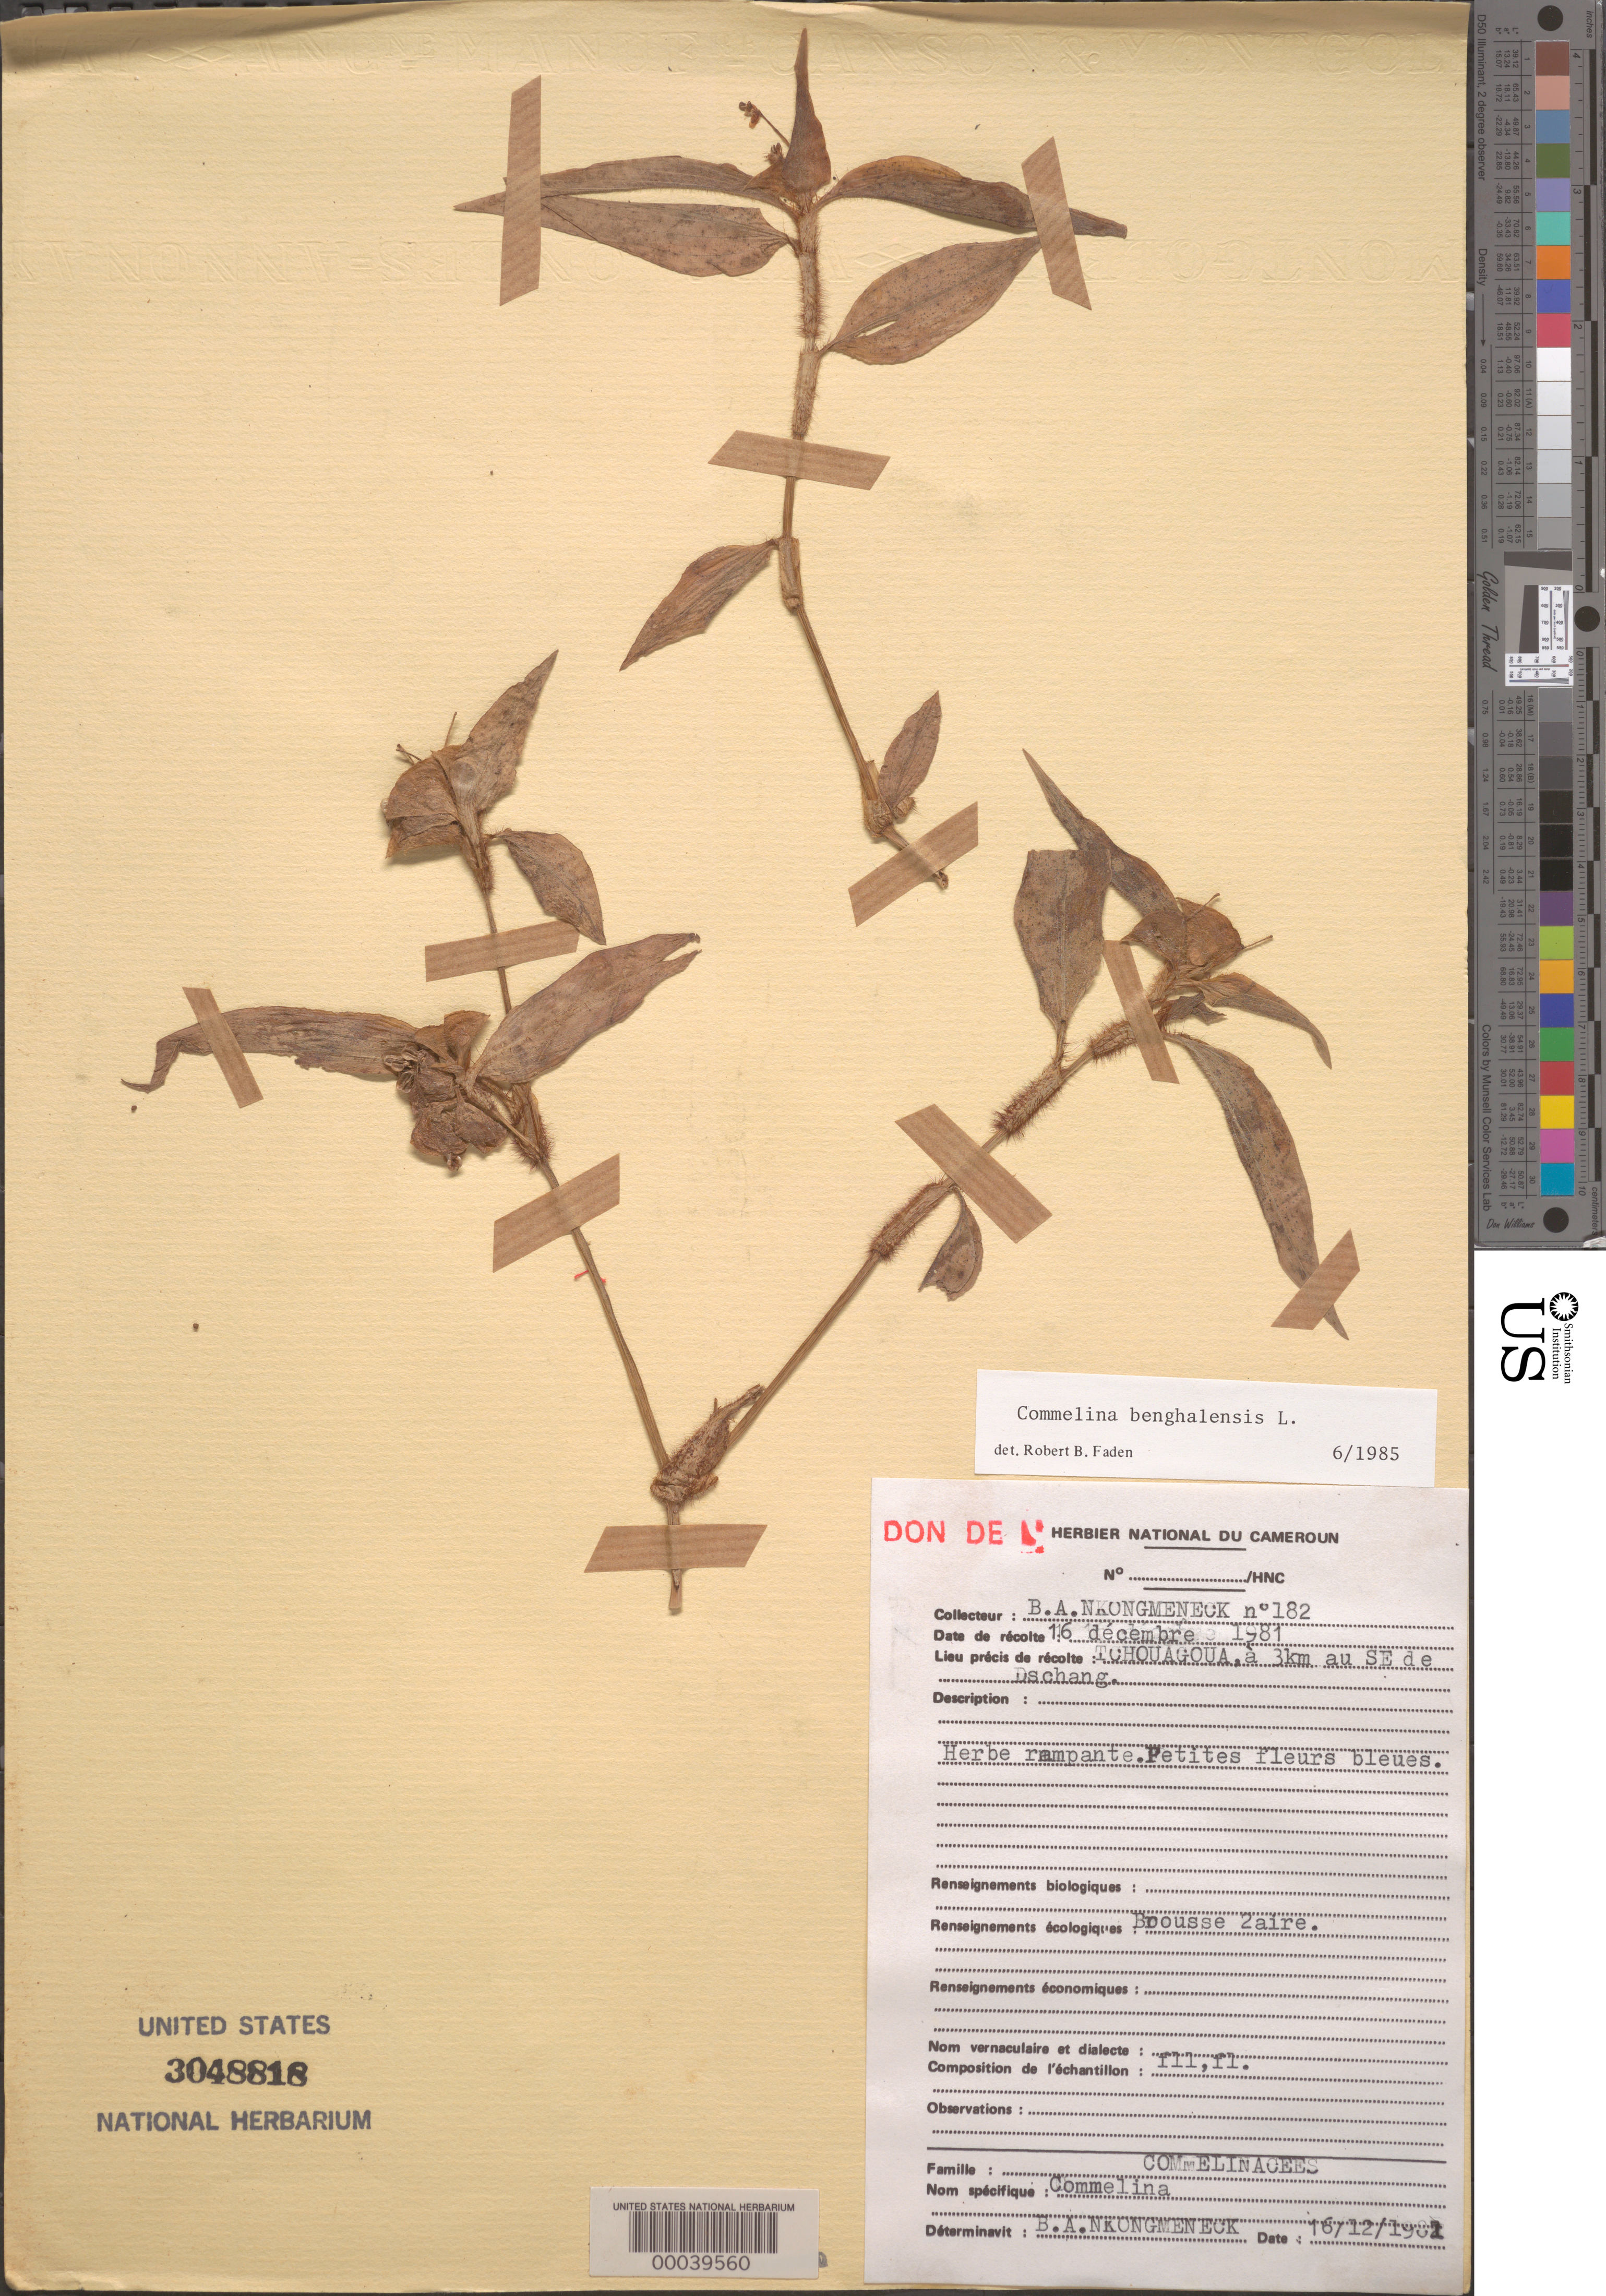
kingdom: Plantae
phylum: Tracheophyta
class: Liliopsida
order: Commelinales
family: Commelinaceae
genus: Commelina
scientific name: Commelina benghalensis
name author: L.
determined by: Faden, Robert B., (US), Smithsonian Institution - National Museum of Natural History (UNITED STATES)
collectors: B. Nkongmenek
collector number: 182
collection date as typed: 16 Dec 1981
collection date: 1981-12-16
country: Cameroon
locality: Tchouagoua, se of dschang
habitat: Bushland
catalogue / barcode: US 3048818